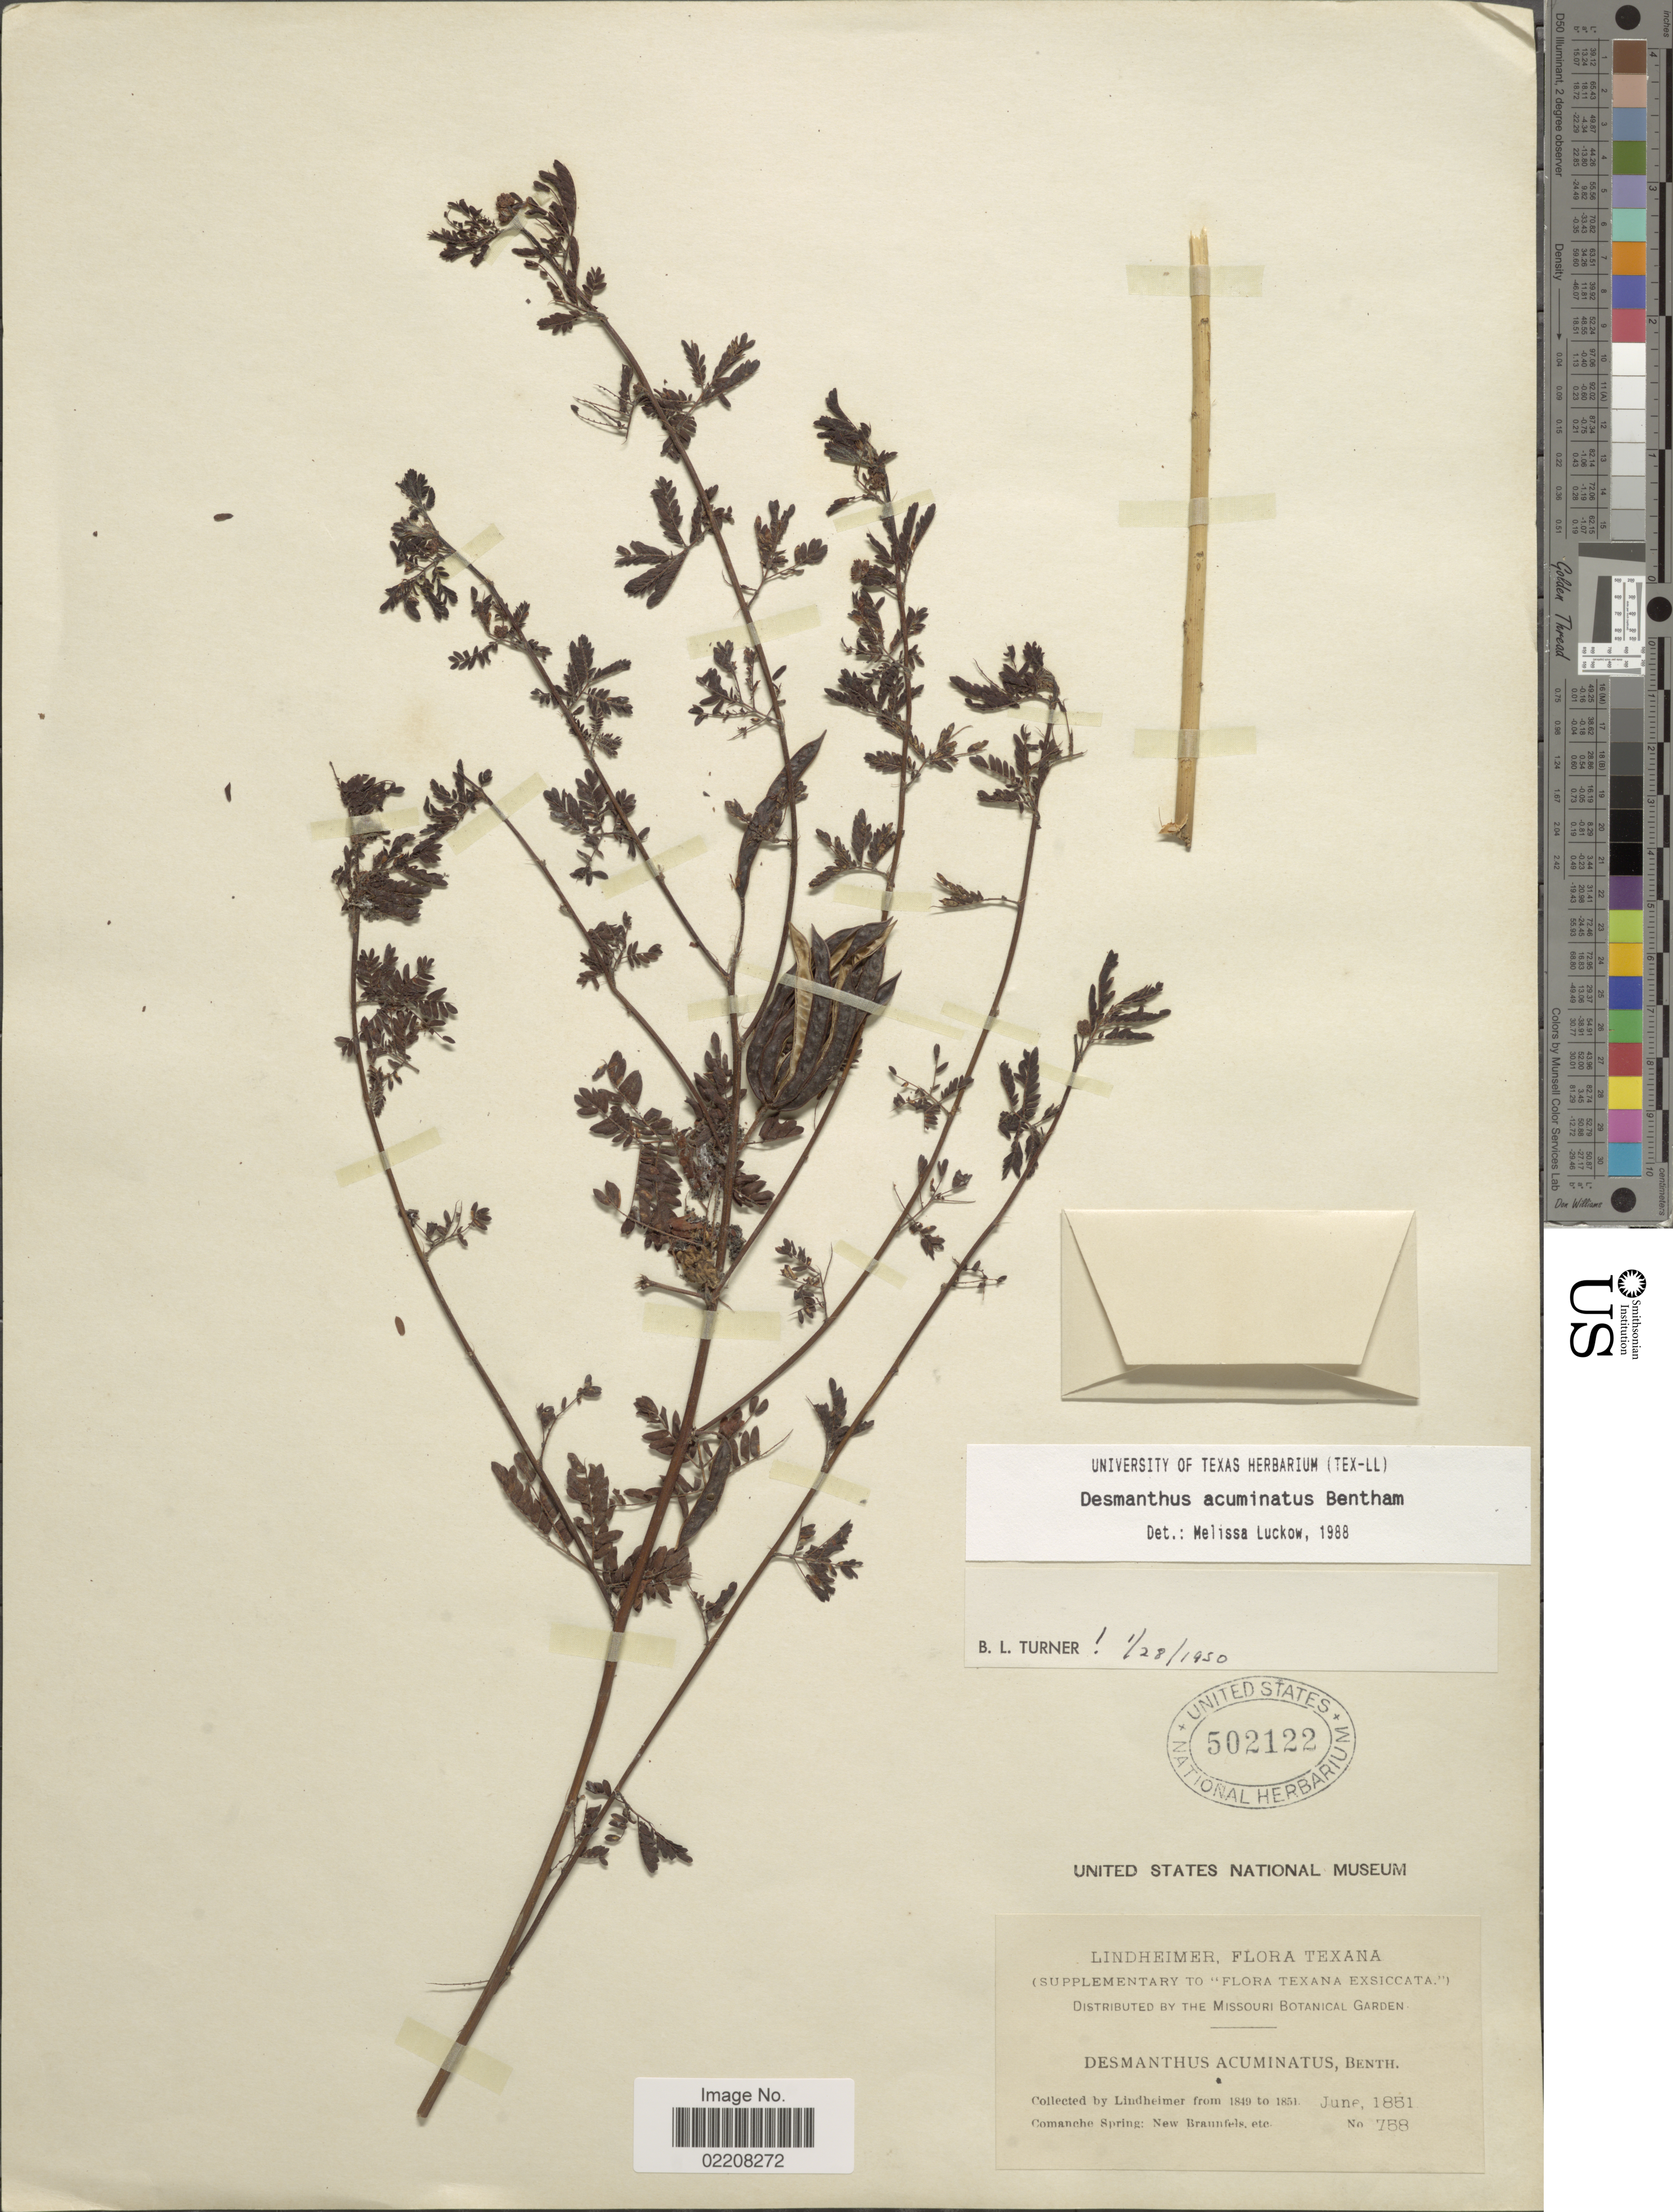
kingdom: Plantae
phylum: Tracheophyta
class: Magnoliopsida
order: Fabales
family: Fabaceae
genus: Desmanthus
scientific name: Desmanthus acuminatus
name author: Benth.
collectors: -. Lindheimer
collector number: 758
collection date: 1851-06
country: United States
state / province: Texas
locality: Comanche Spring: New Braunfels, etc.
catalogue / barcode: US 502122